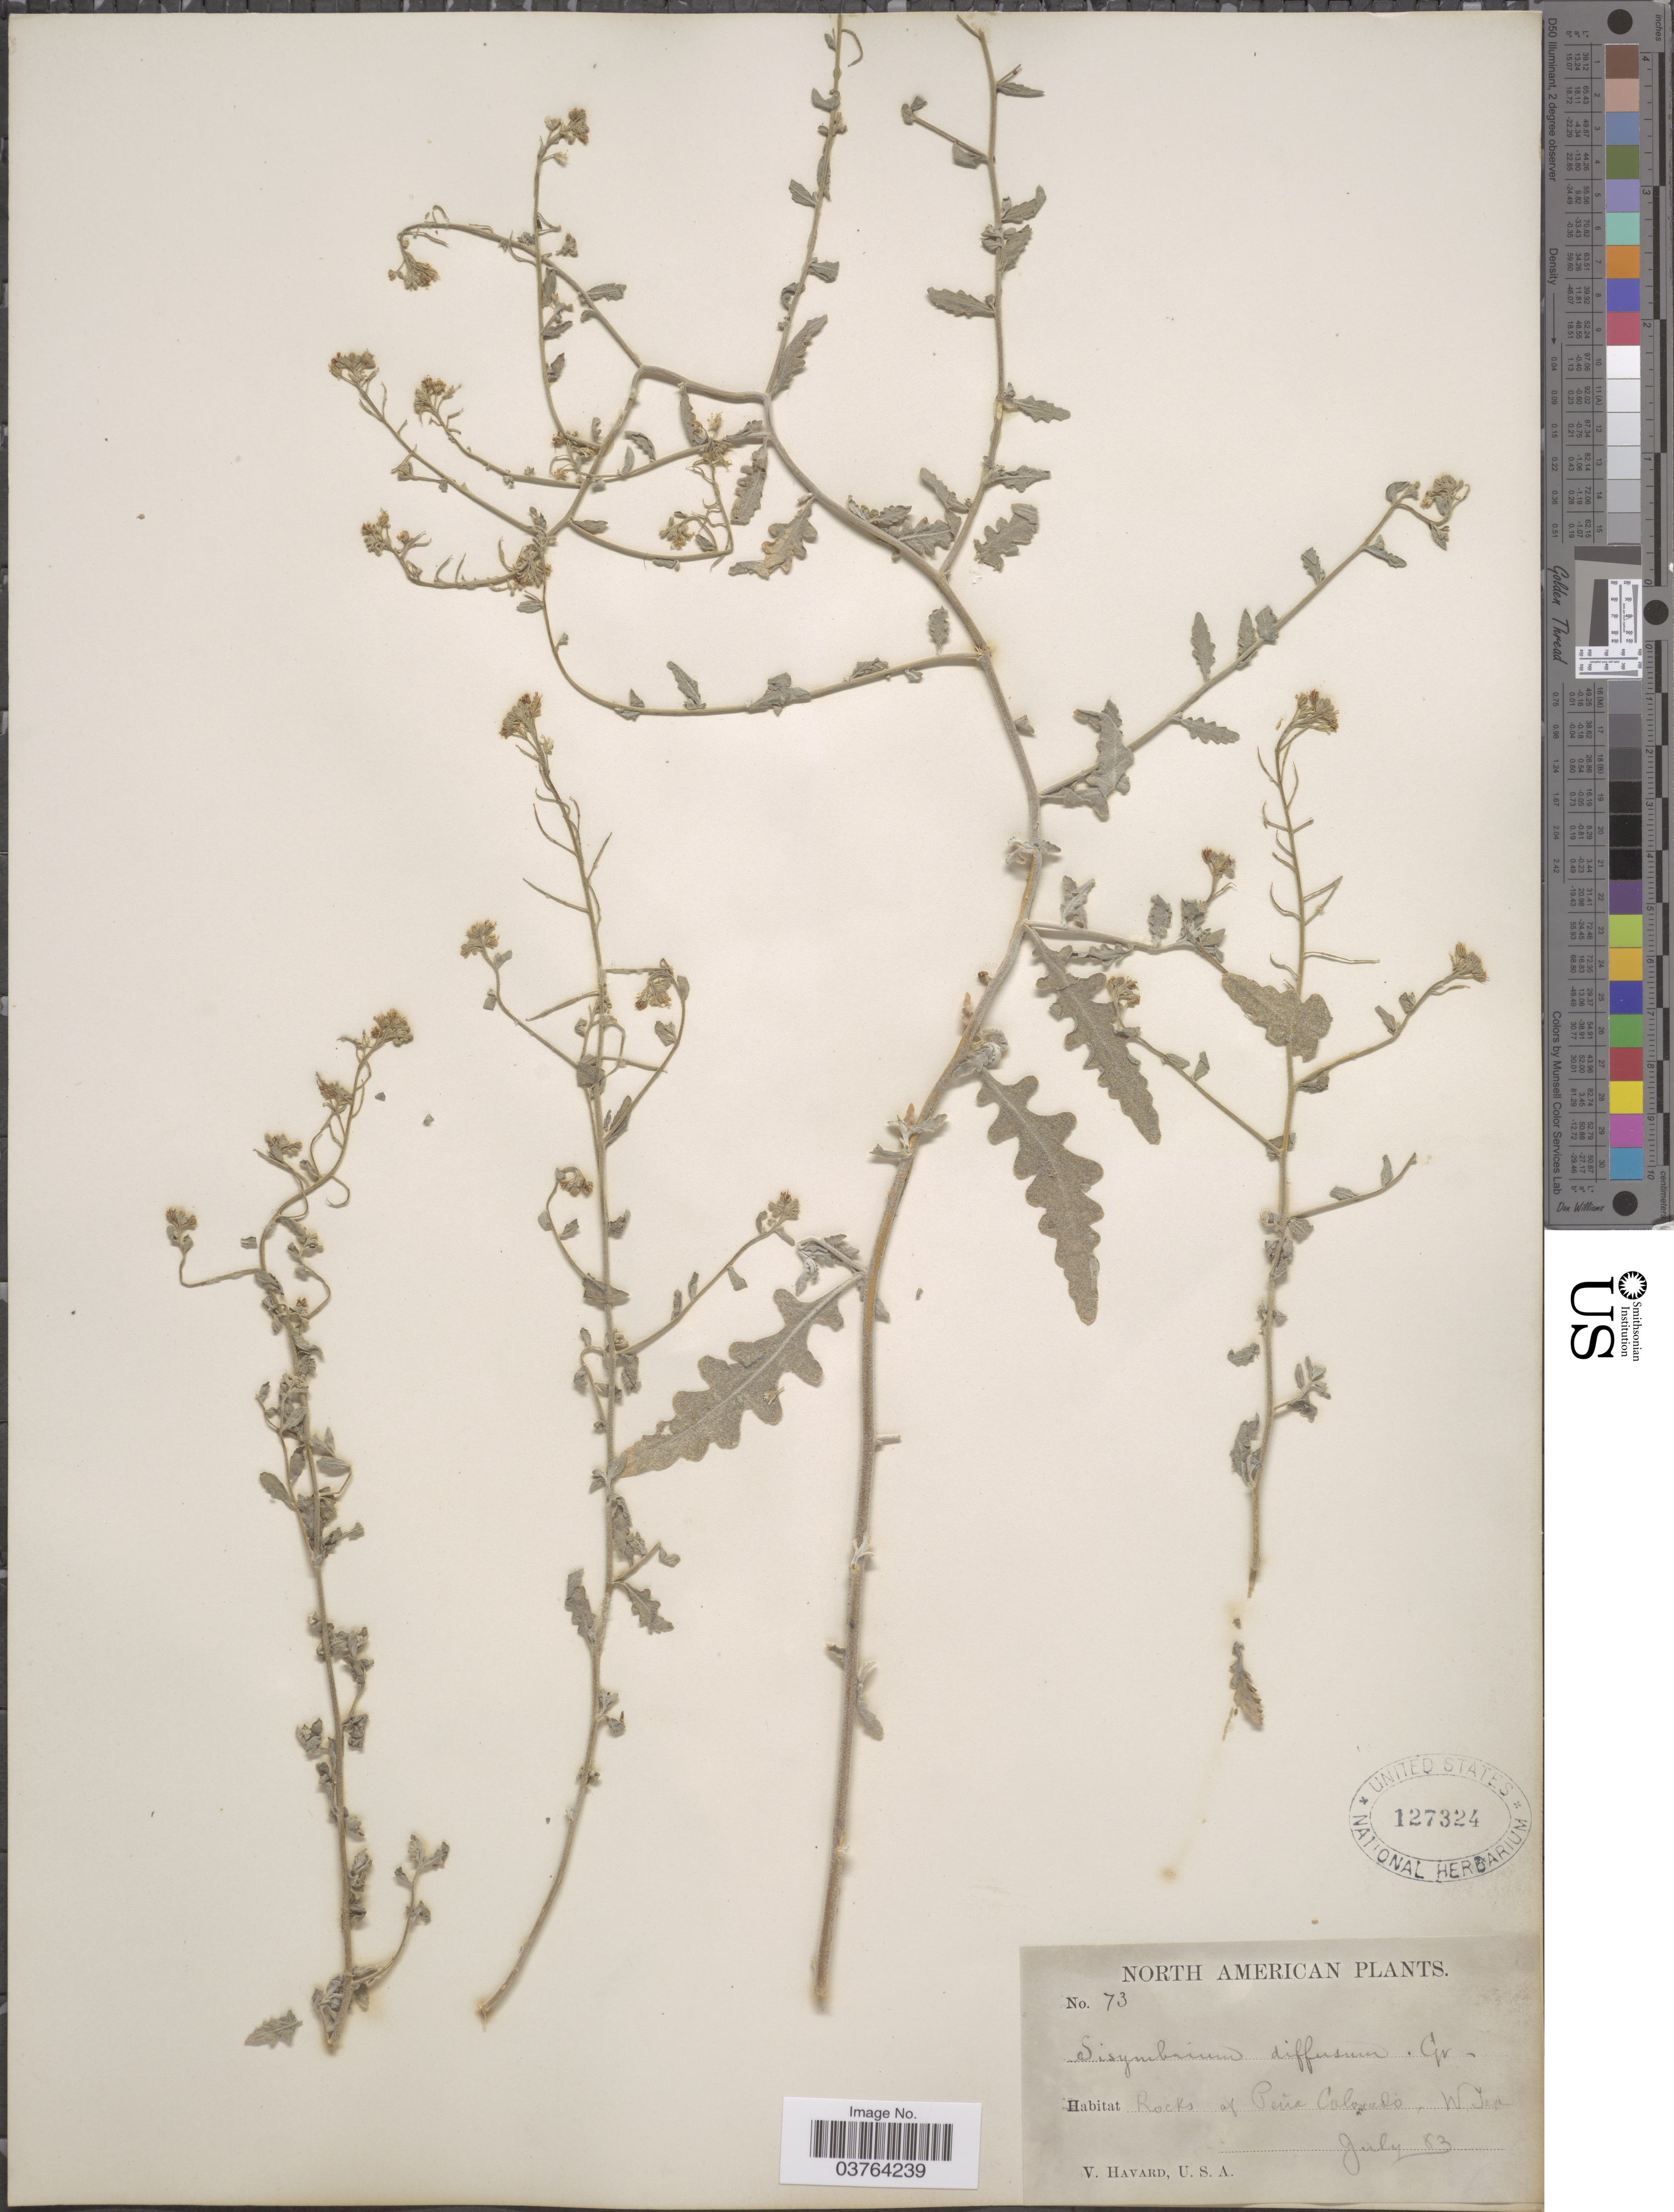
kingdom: Plantae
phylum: Tracheophyta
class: Magnoliopsida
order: Brassicales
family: Brassicaceae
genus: Halimolobos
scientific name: Halimolobos diffusa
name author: (A. Gray) O.E. Schulz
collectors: V. Havard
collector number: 73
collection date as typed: Transcribed d/m/y: /7/83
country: United States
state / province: Texas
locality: Rocks of Peña Colorado, W. Tex.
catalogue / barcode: US 127324